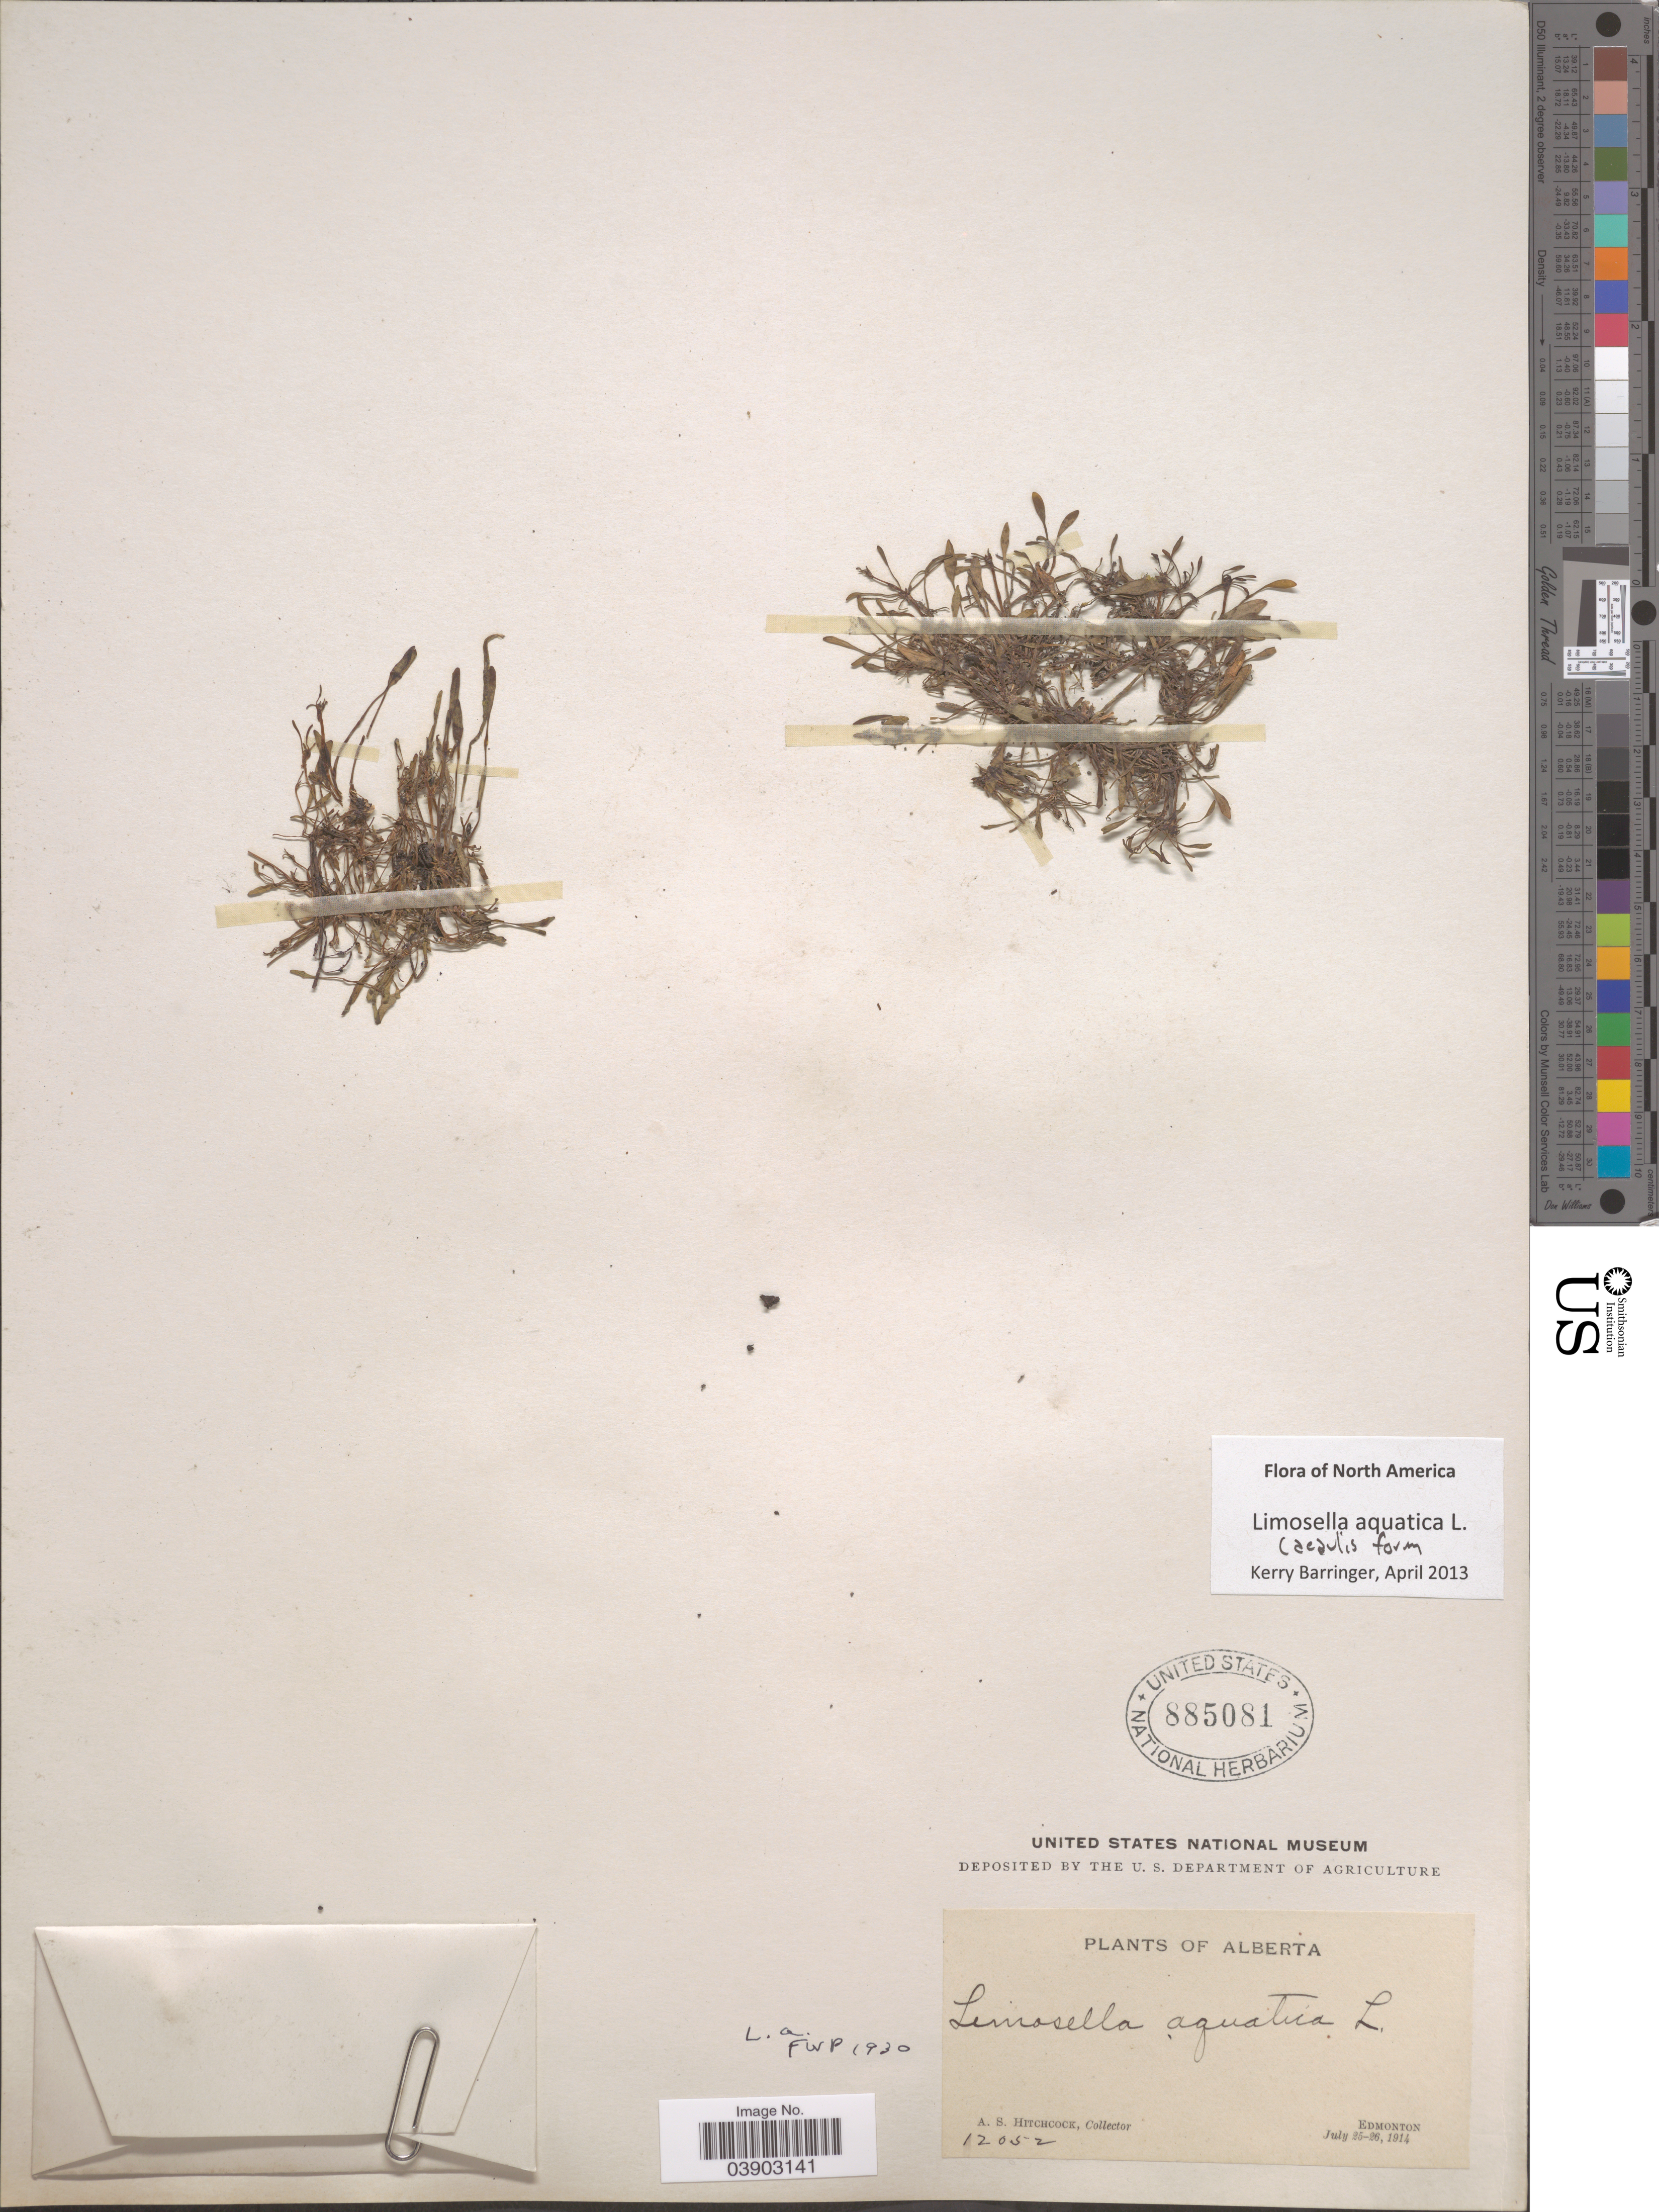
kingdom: Plantae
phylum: Tracheophyta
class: Magnoliopsida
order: Lamiales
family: Scrophulariaceae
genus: Limosella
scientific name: Limosella aquatica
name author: L.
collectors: A. S. Hitchcock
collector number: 12052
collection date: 1914-07-25/1914-07-26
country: Canada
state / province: Alberta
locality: Edmonton.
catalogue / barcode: US 885081